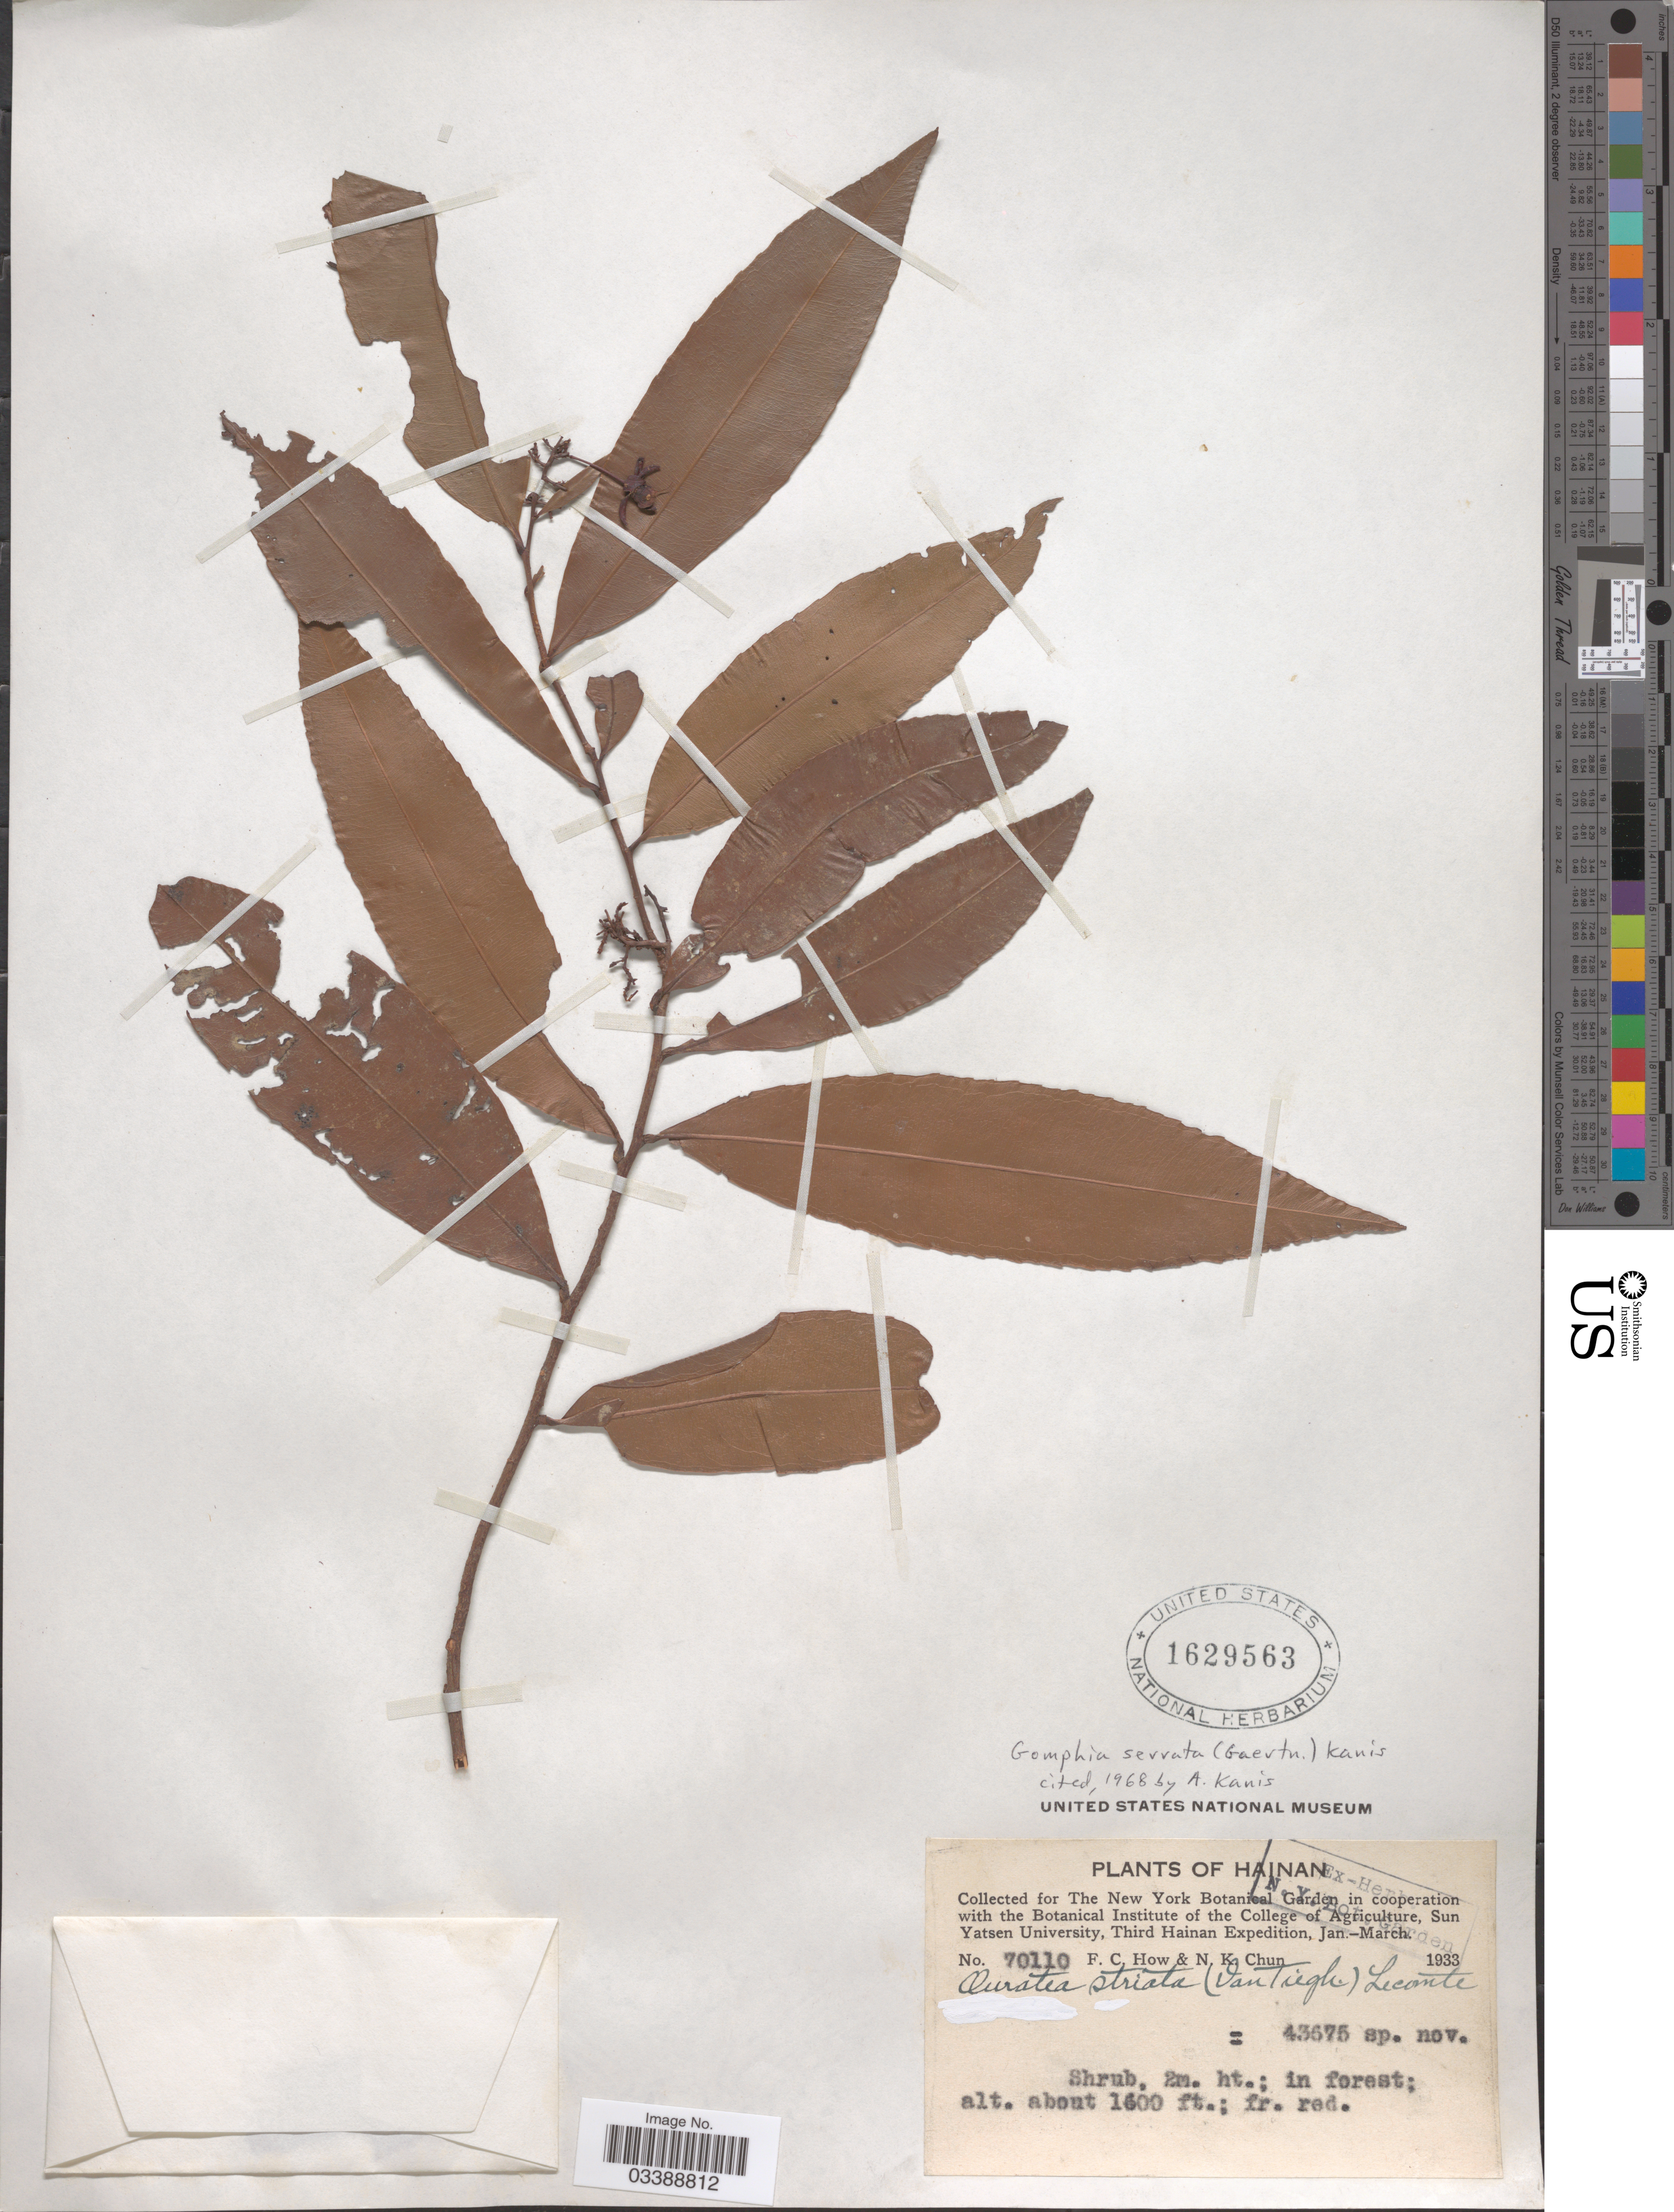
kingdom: Plantae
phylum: Tracheophyta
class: Magnoliopsida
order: Malpighiales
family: Ochnaceae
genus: Campylospermum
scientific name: Campylospermum serratum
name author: (Gaertn.) Bittrich & M.C.E. Amaral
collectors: F. C. How & N. K. Chun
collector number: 70110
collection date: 1933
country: China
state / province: Hainan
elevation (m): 488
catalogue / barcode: US 1629563